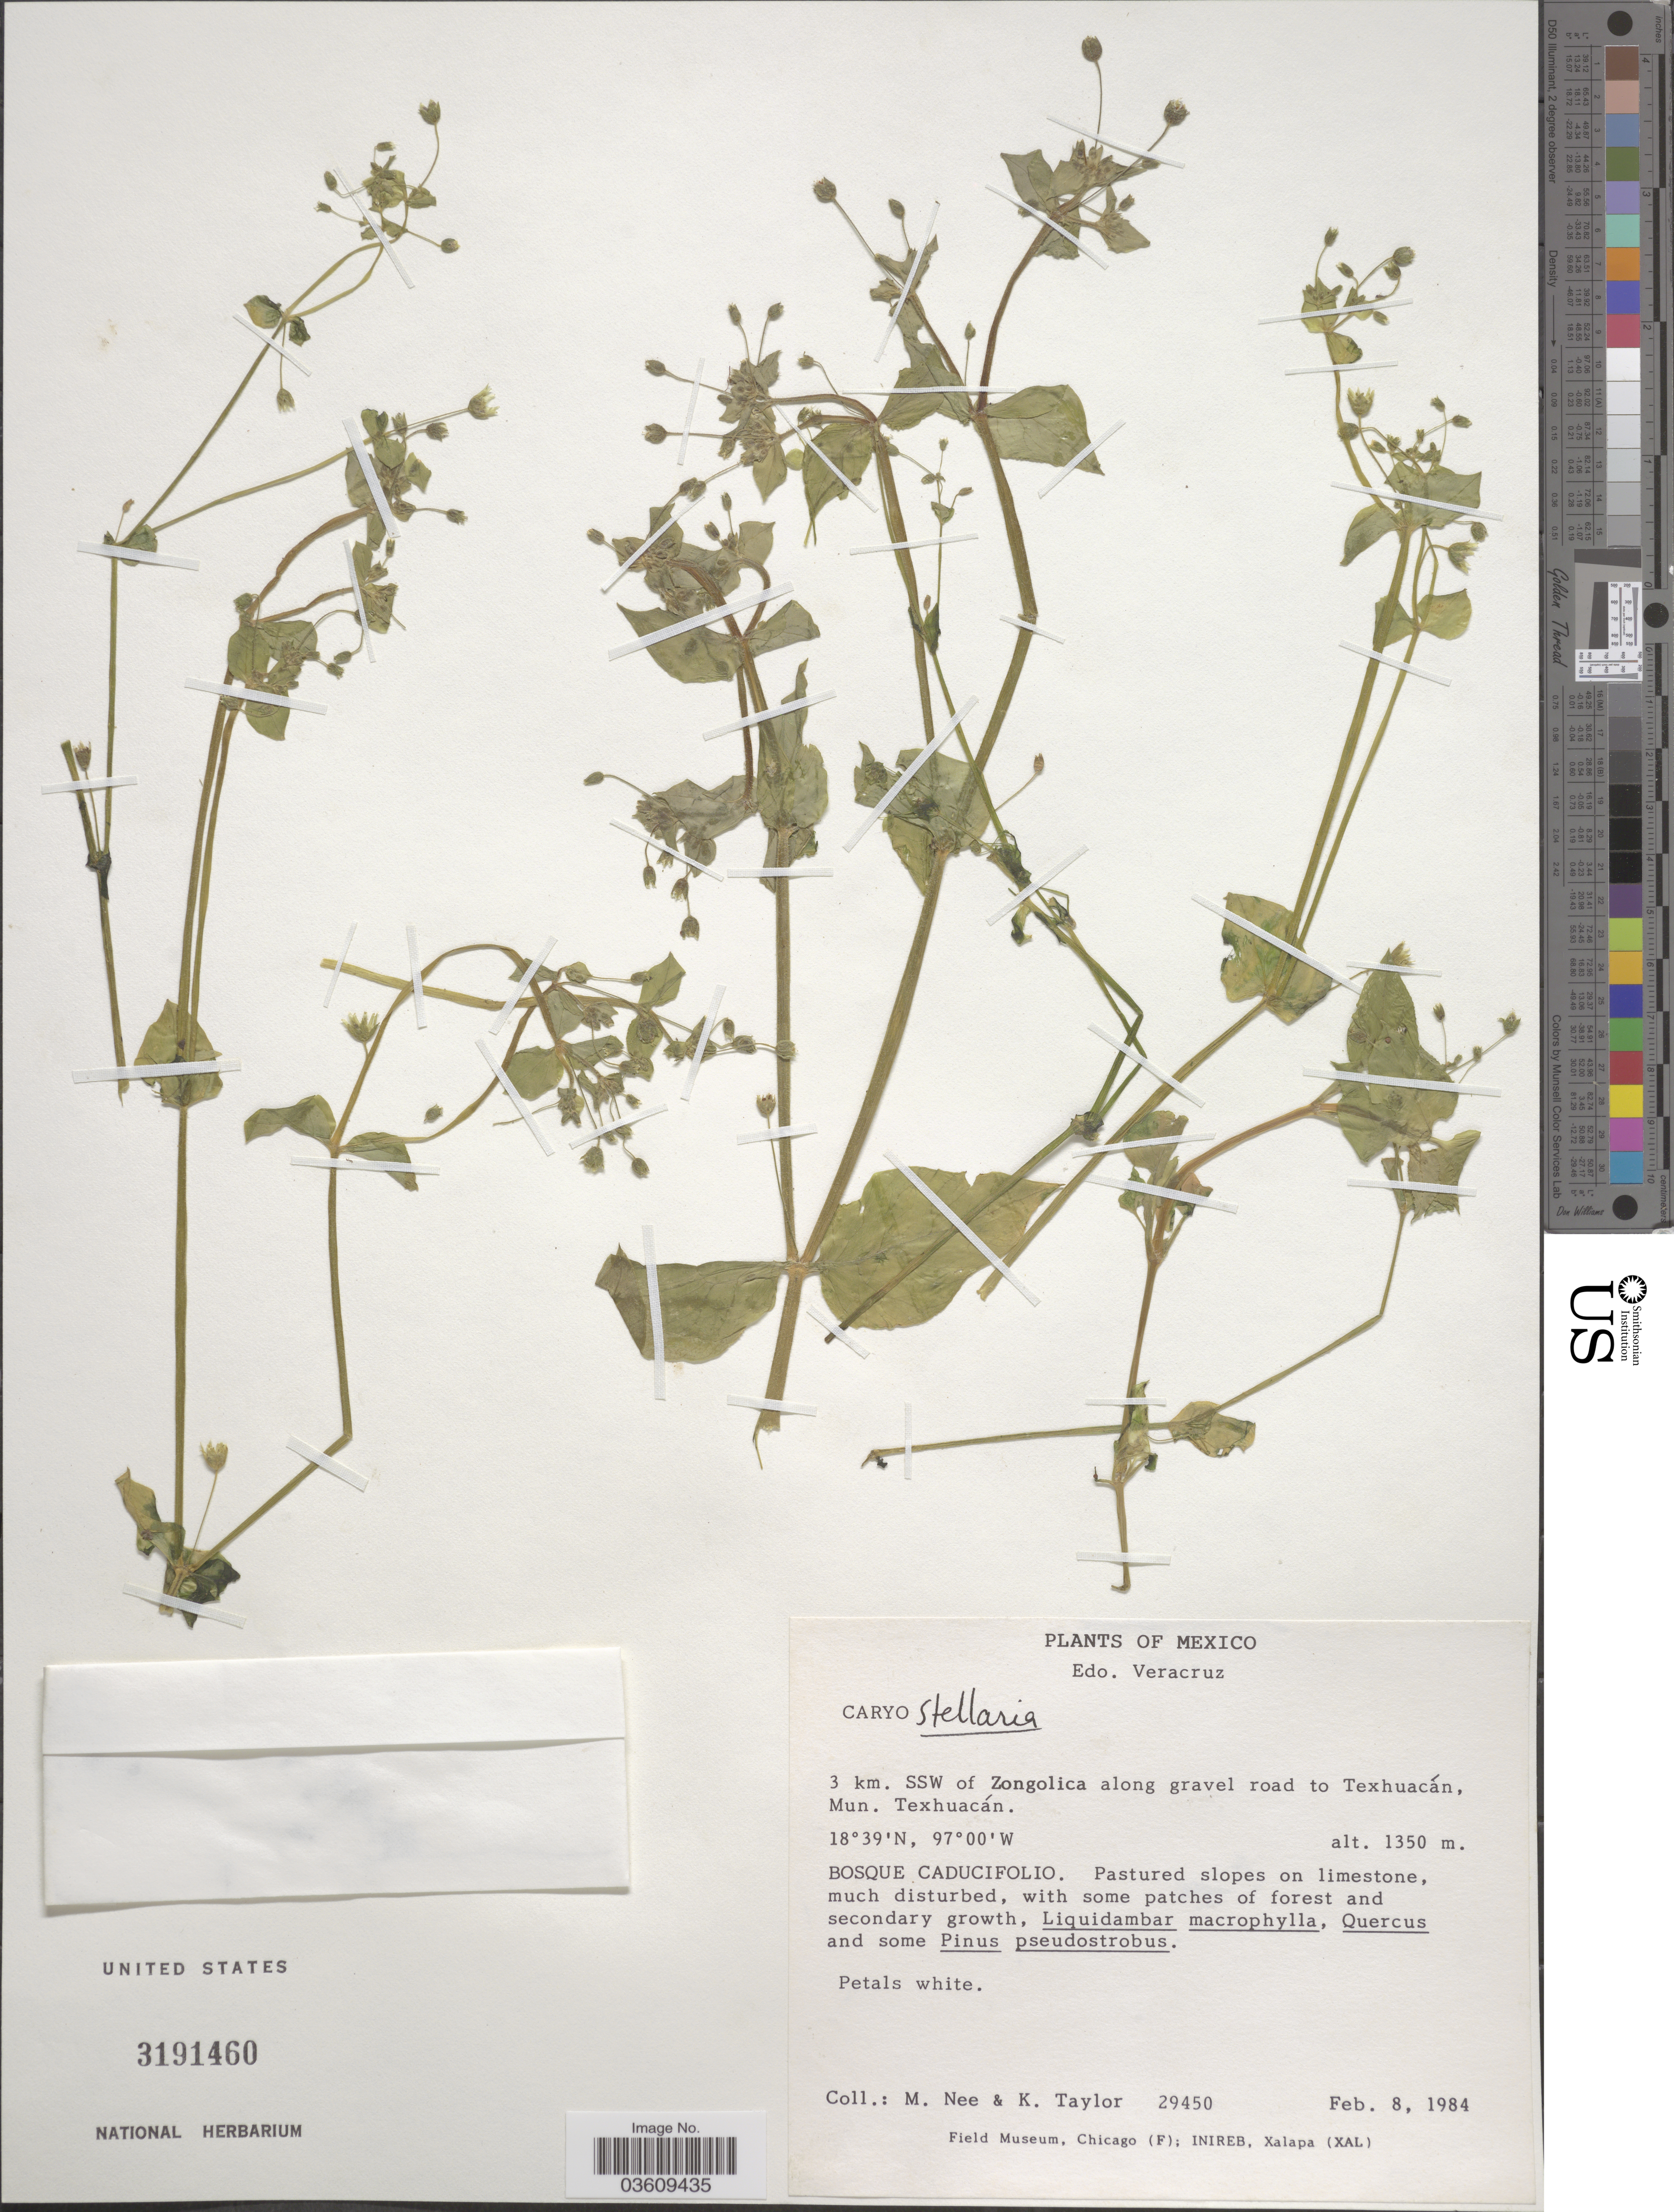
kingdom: Plantae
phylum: Tracheophyta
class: Magnoliopsida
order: Caryophyllales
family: Caryophyllaceae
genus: Stellaria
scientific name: Stellaria sp.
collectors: M. Nee & K. Taylor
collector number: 29450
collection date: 1984-02-08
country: Mexico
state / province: Veracruz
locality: Veracruz. 3 km. SSW of Zongolica along gravel road to Texhuacán, Mun. Texhuacán. Bosque Caducifolio.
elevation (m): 1350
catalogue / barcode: US 3191460